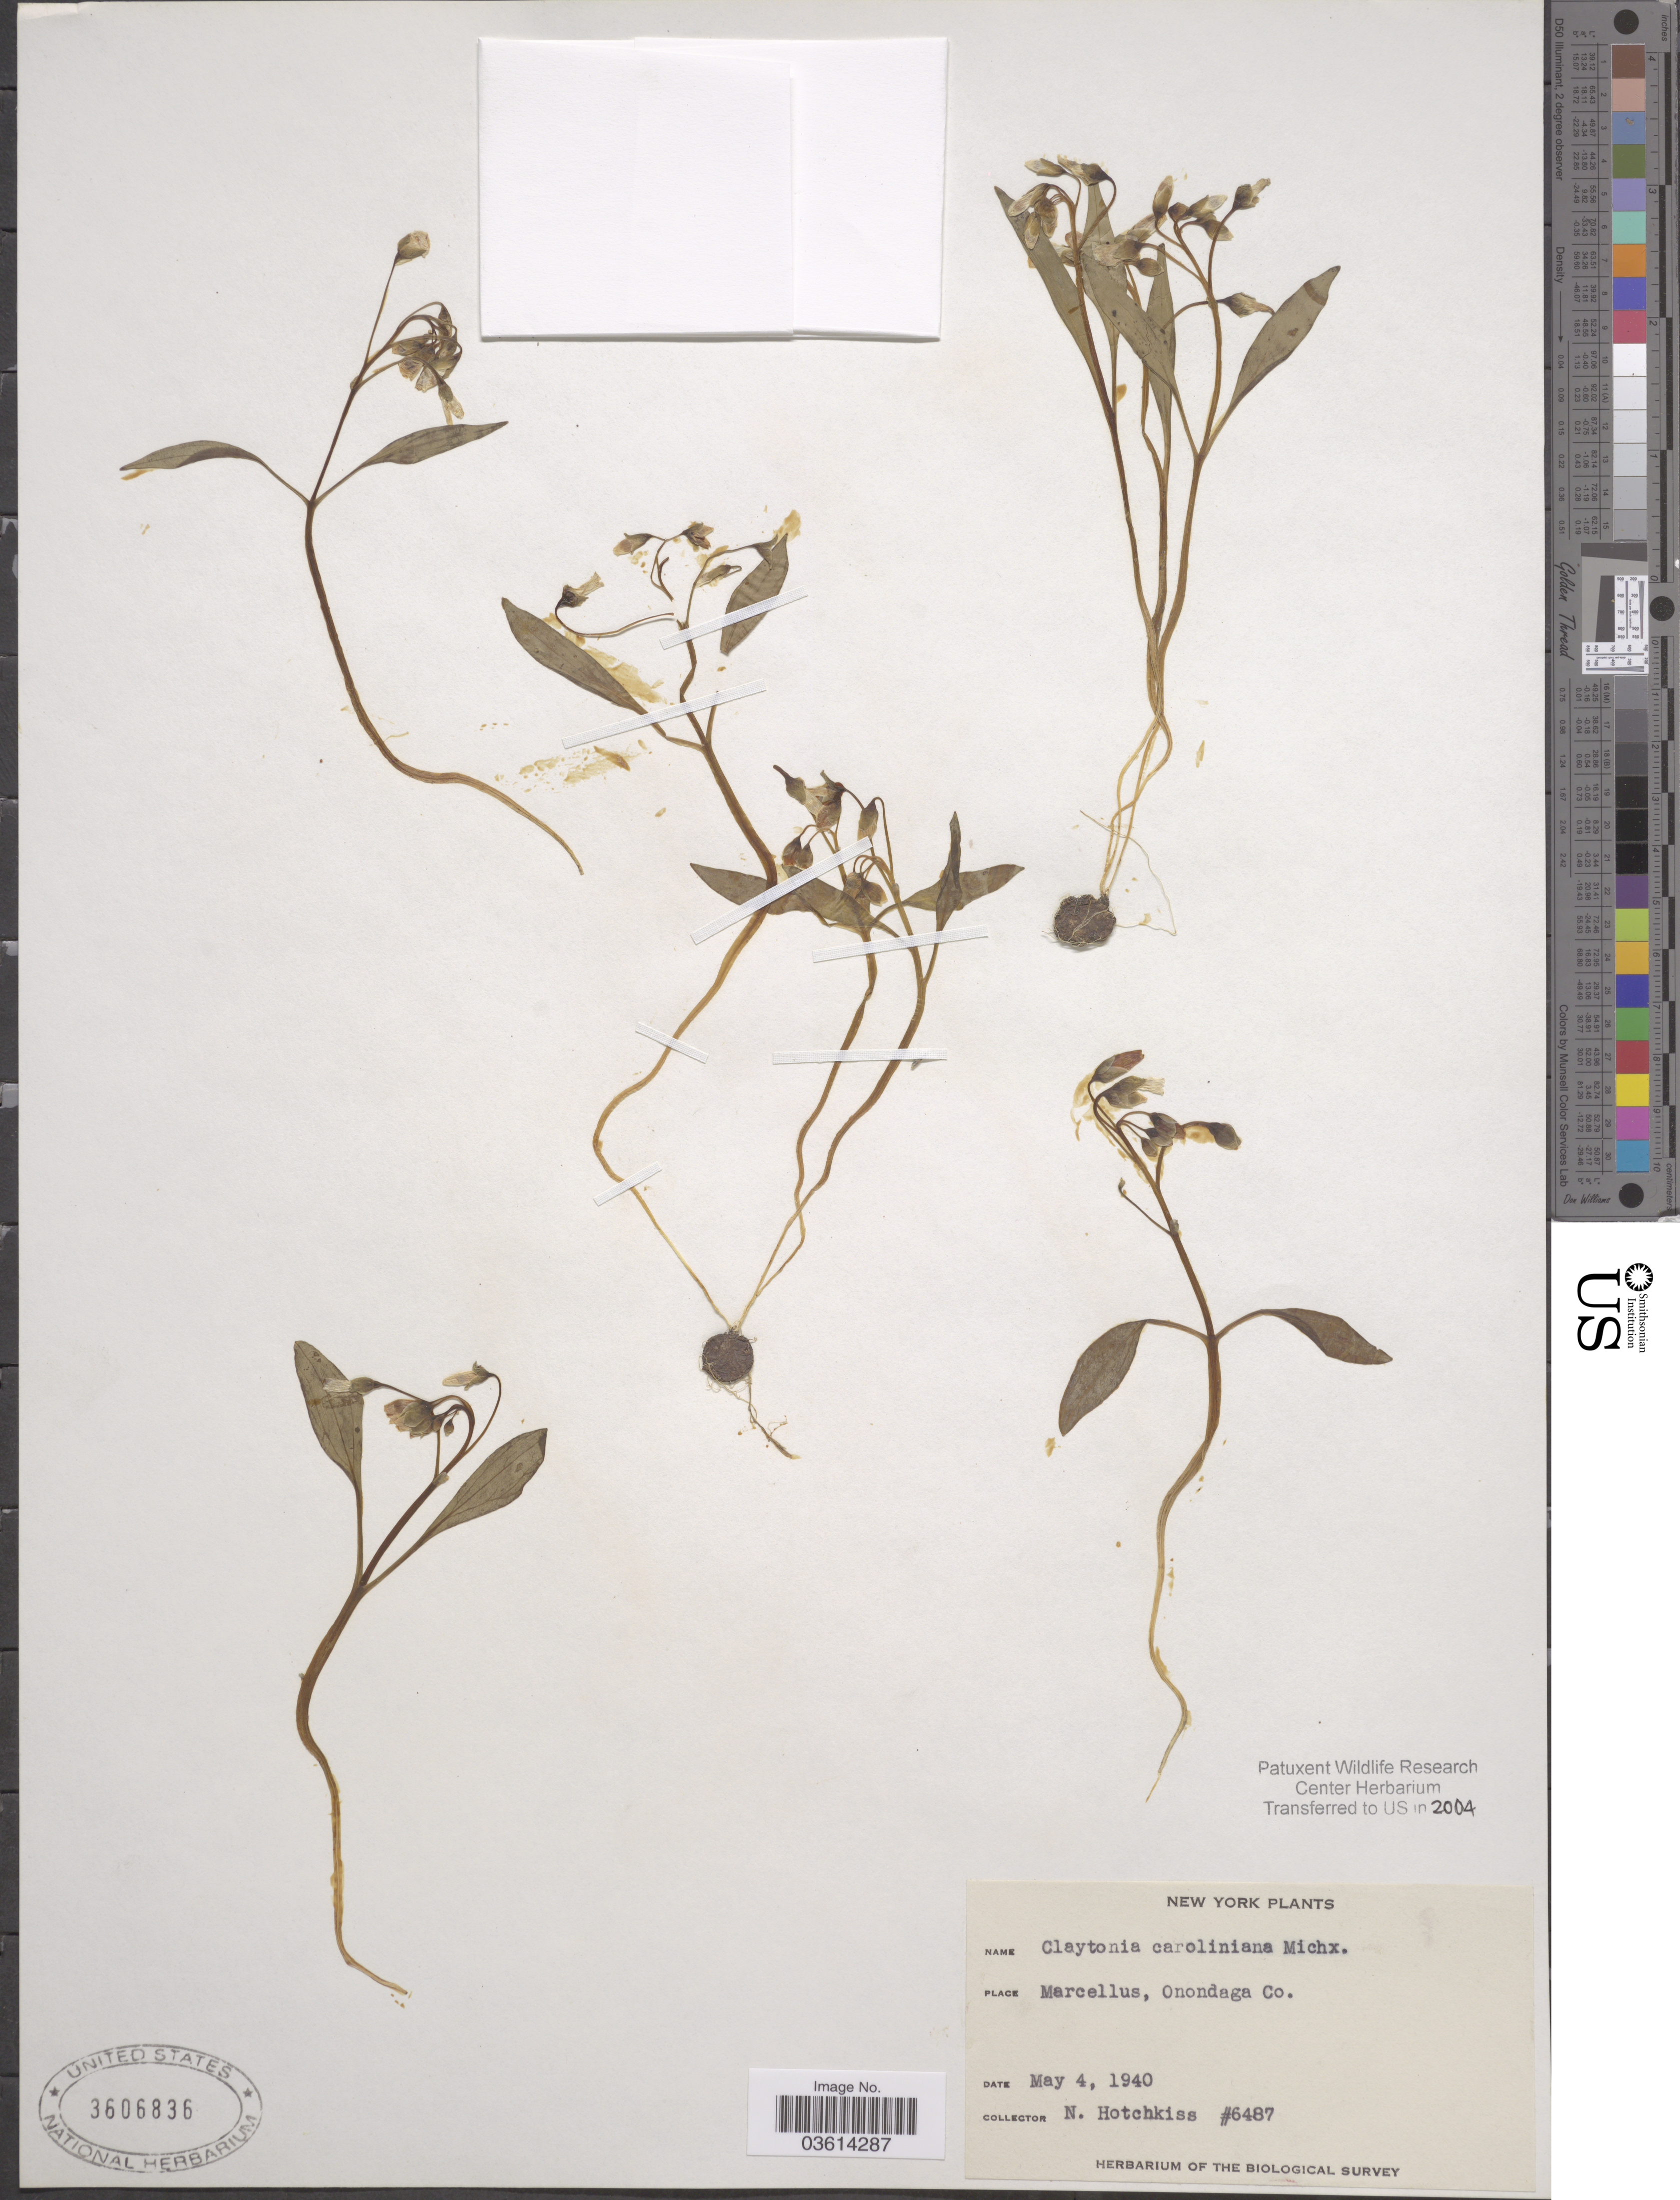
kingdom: Plantae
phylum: Tracheophyta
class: Magnoliopsida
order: Caryophyllales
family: Montiaceae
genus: Claytonia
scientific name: Claytonia caroliniana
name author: Michx.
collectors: N. Hotchkiss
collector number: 6487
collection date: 1940-05-04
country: United States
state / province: New York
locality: Marcellus, Onondaga Co.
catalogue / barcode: US 3606836